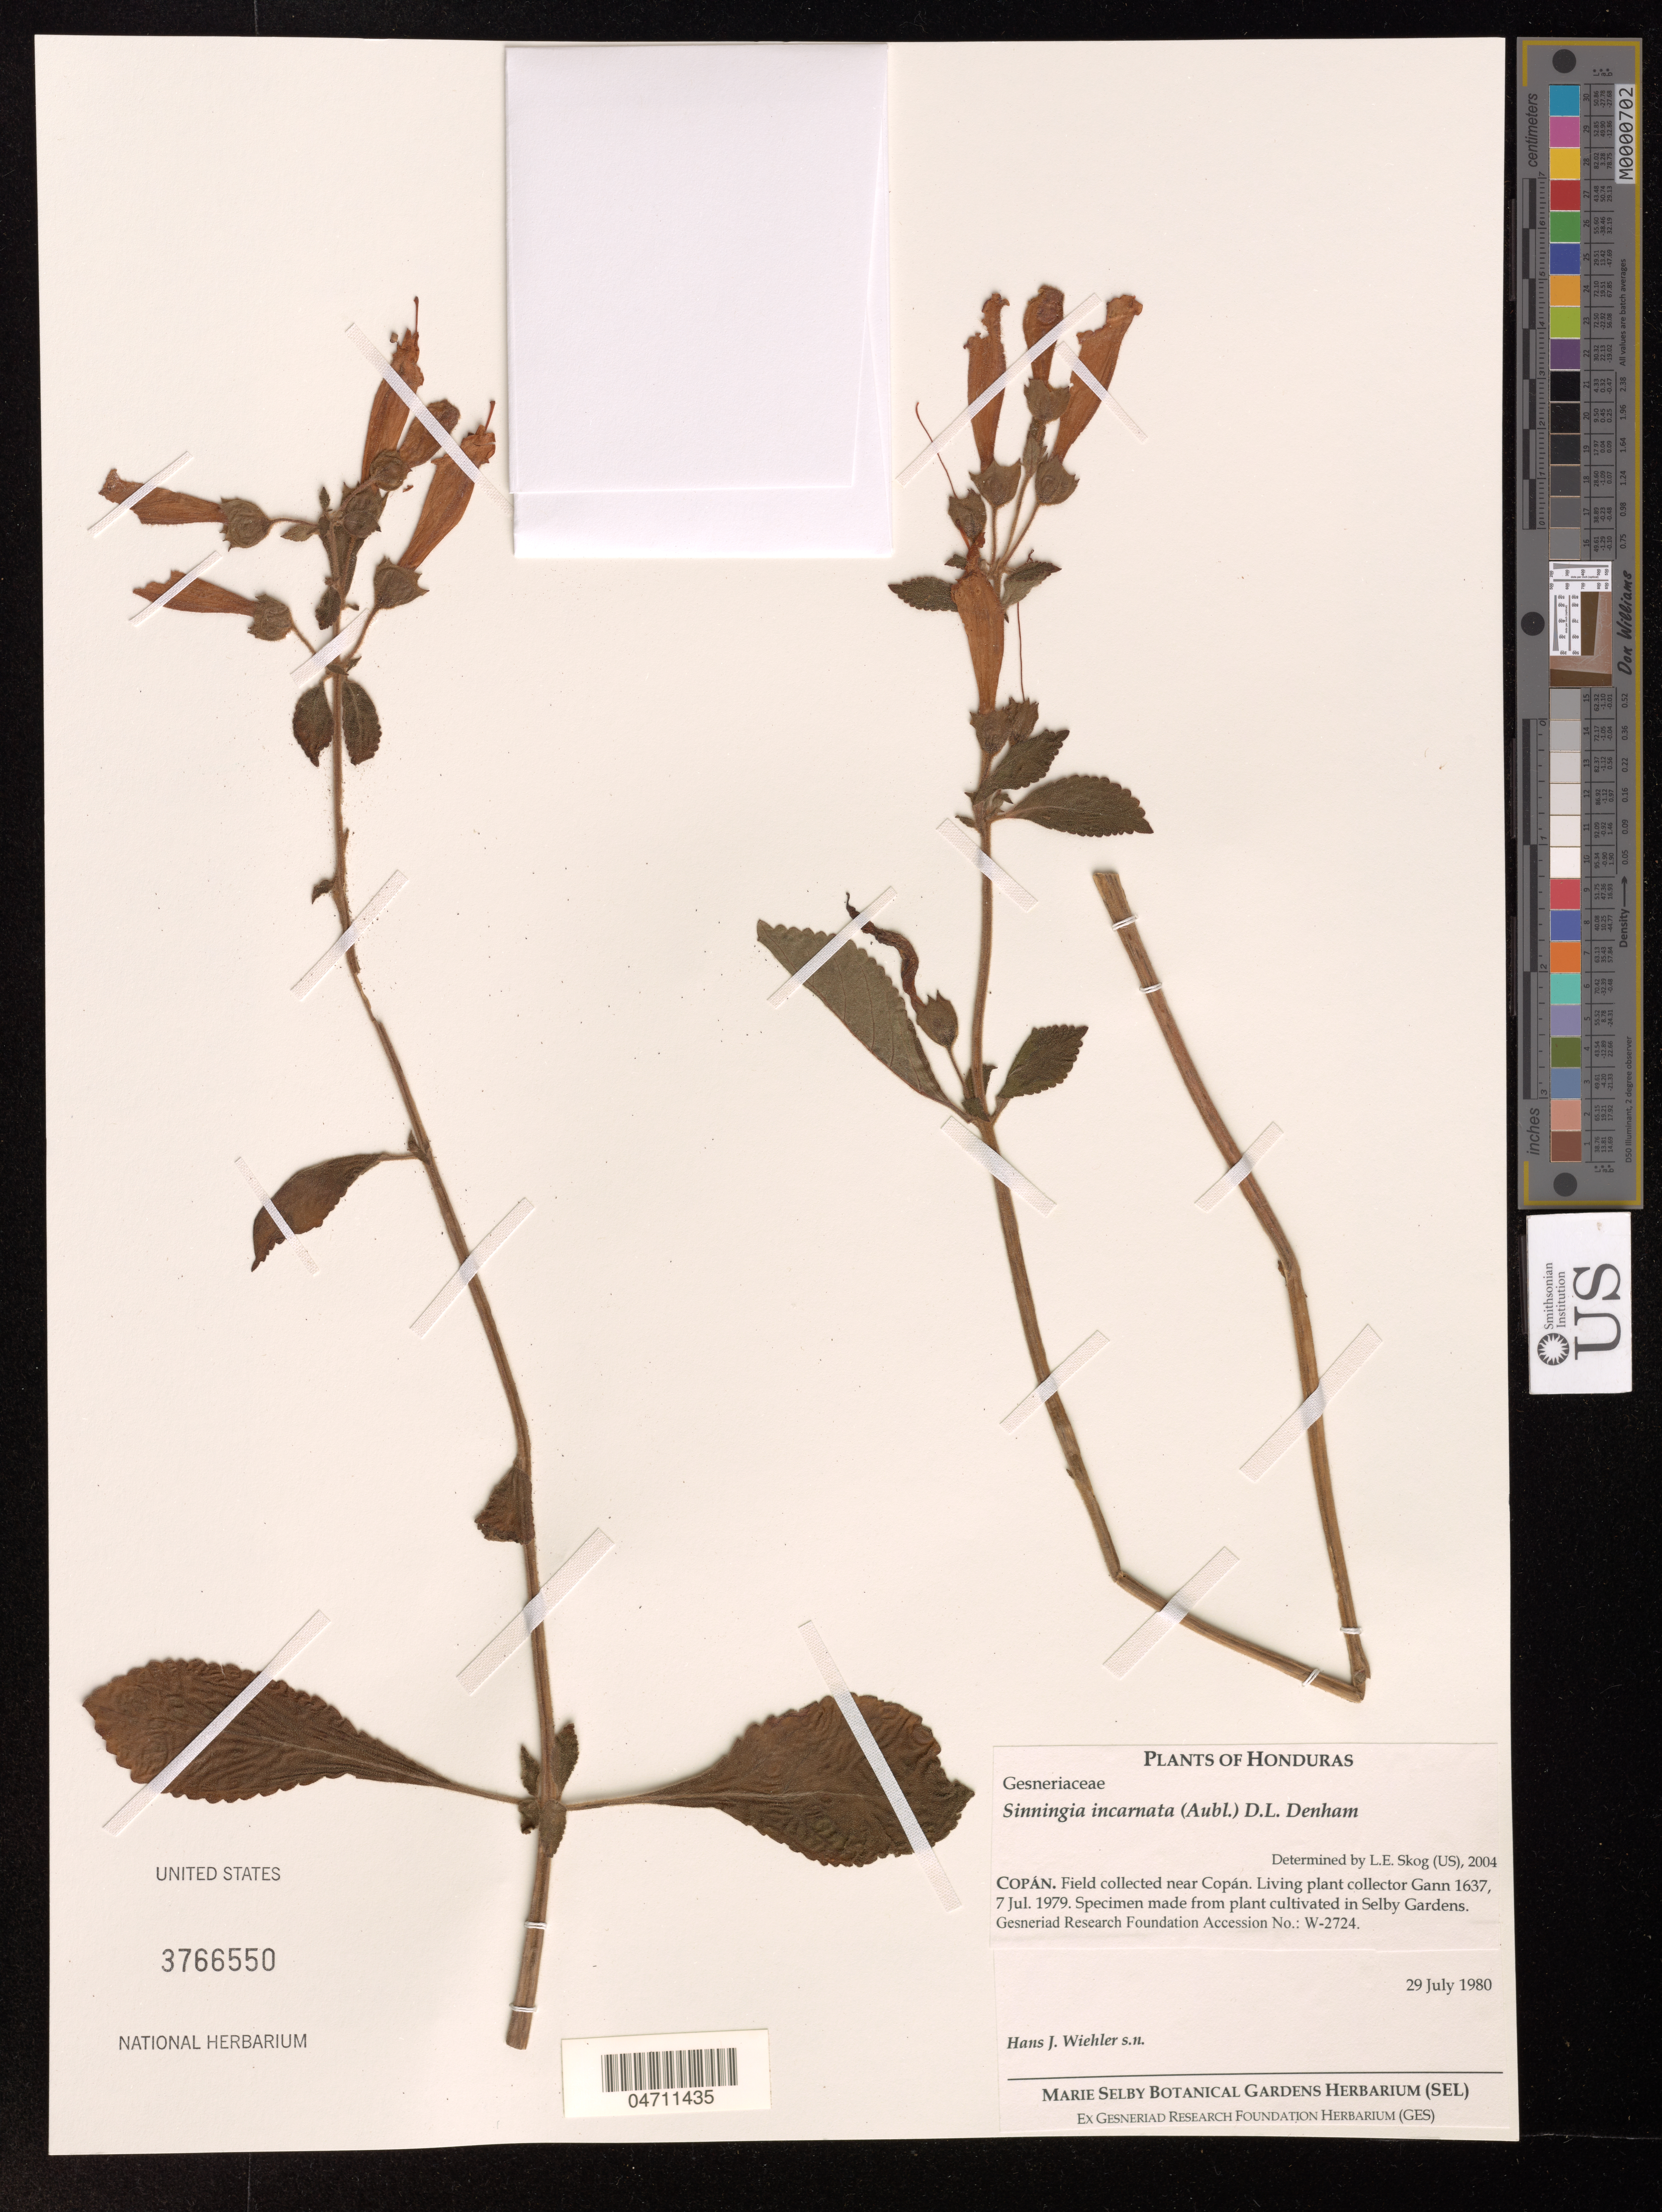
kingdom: Plantae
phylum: Tracheophyta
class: Magnoliopsida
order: Lamiales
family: Gesneriaceae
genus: Sinningia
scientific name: Sinningia incarnata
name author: (Aubl.) D.L. Denham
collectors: H. Wiehler & Gann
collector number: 1637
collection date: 1979-07-07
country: United States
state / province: Florida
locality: Selby Gardens.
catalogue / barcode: US 3766550